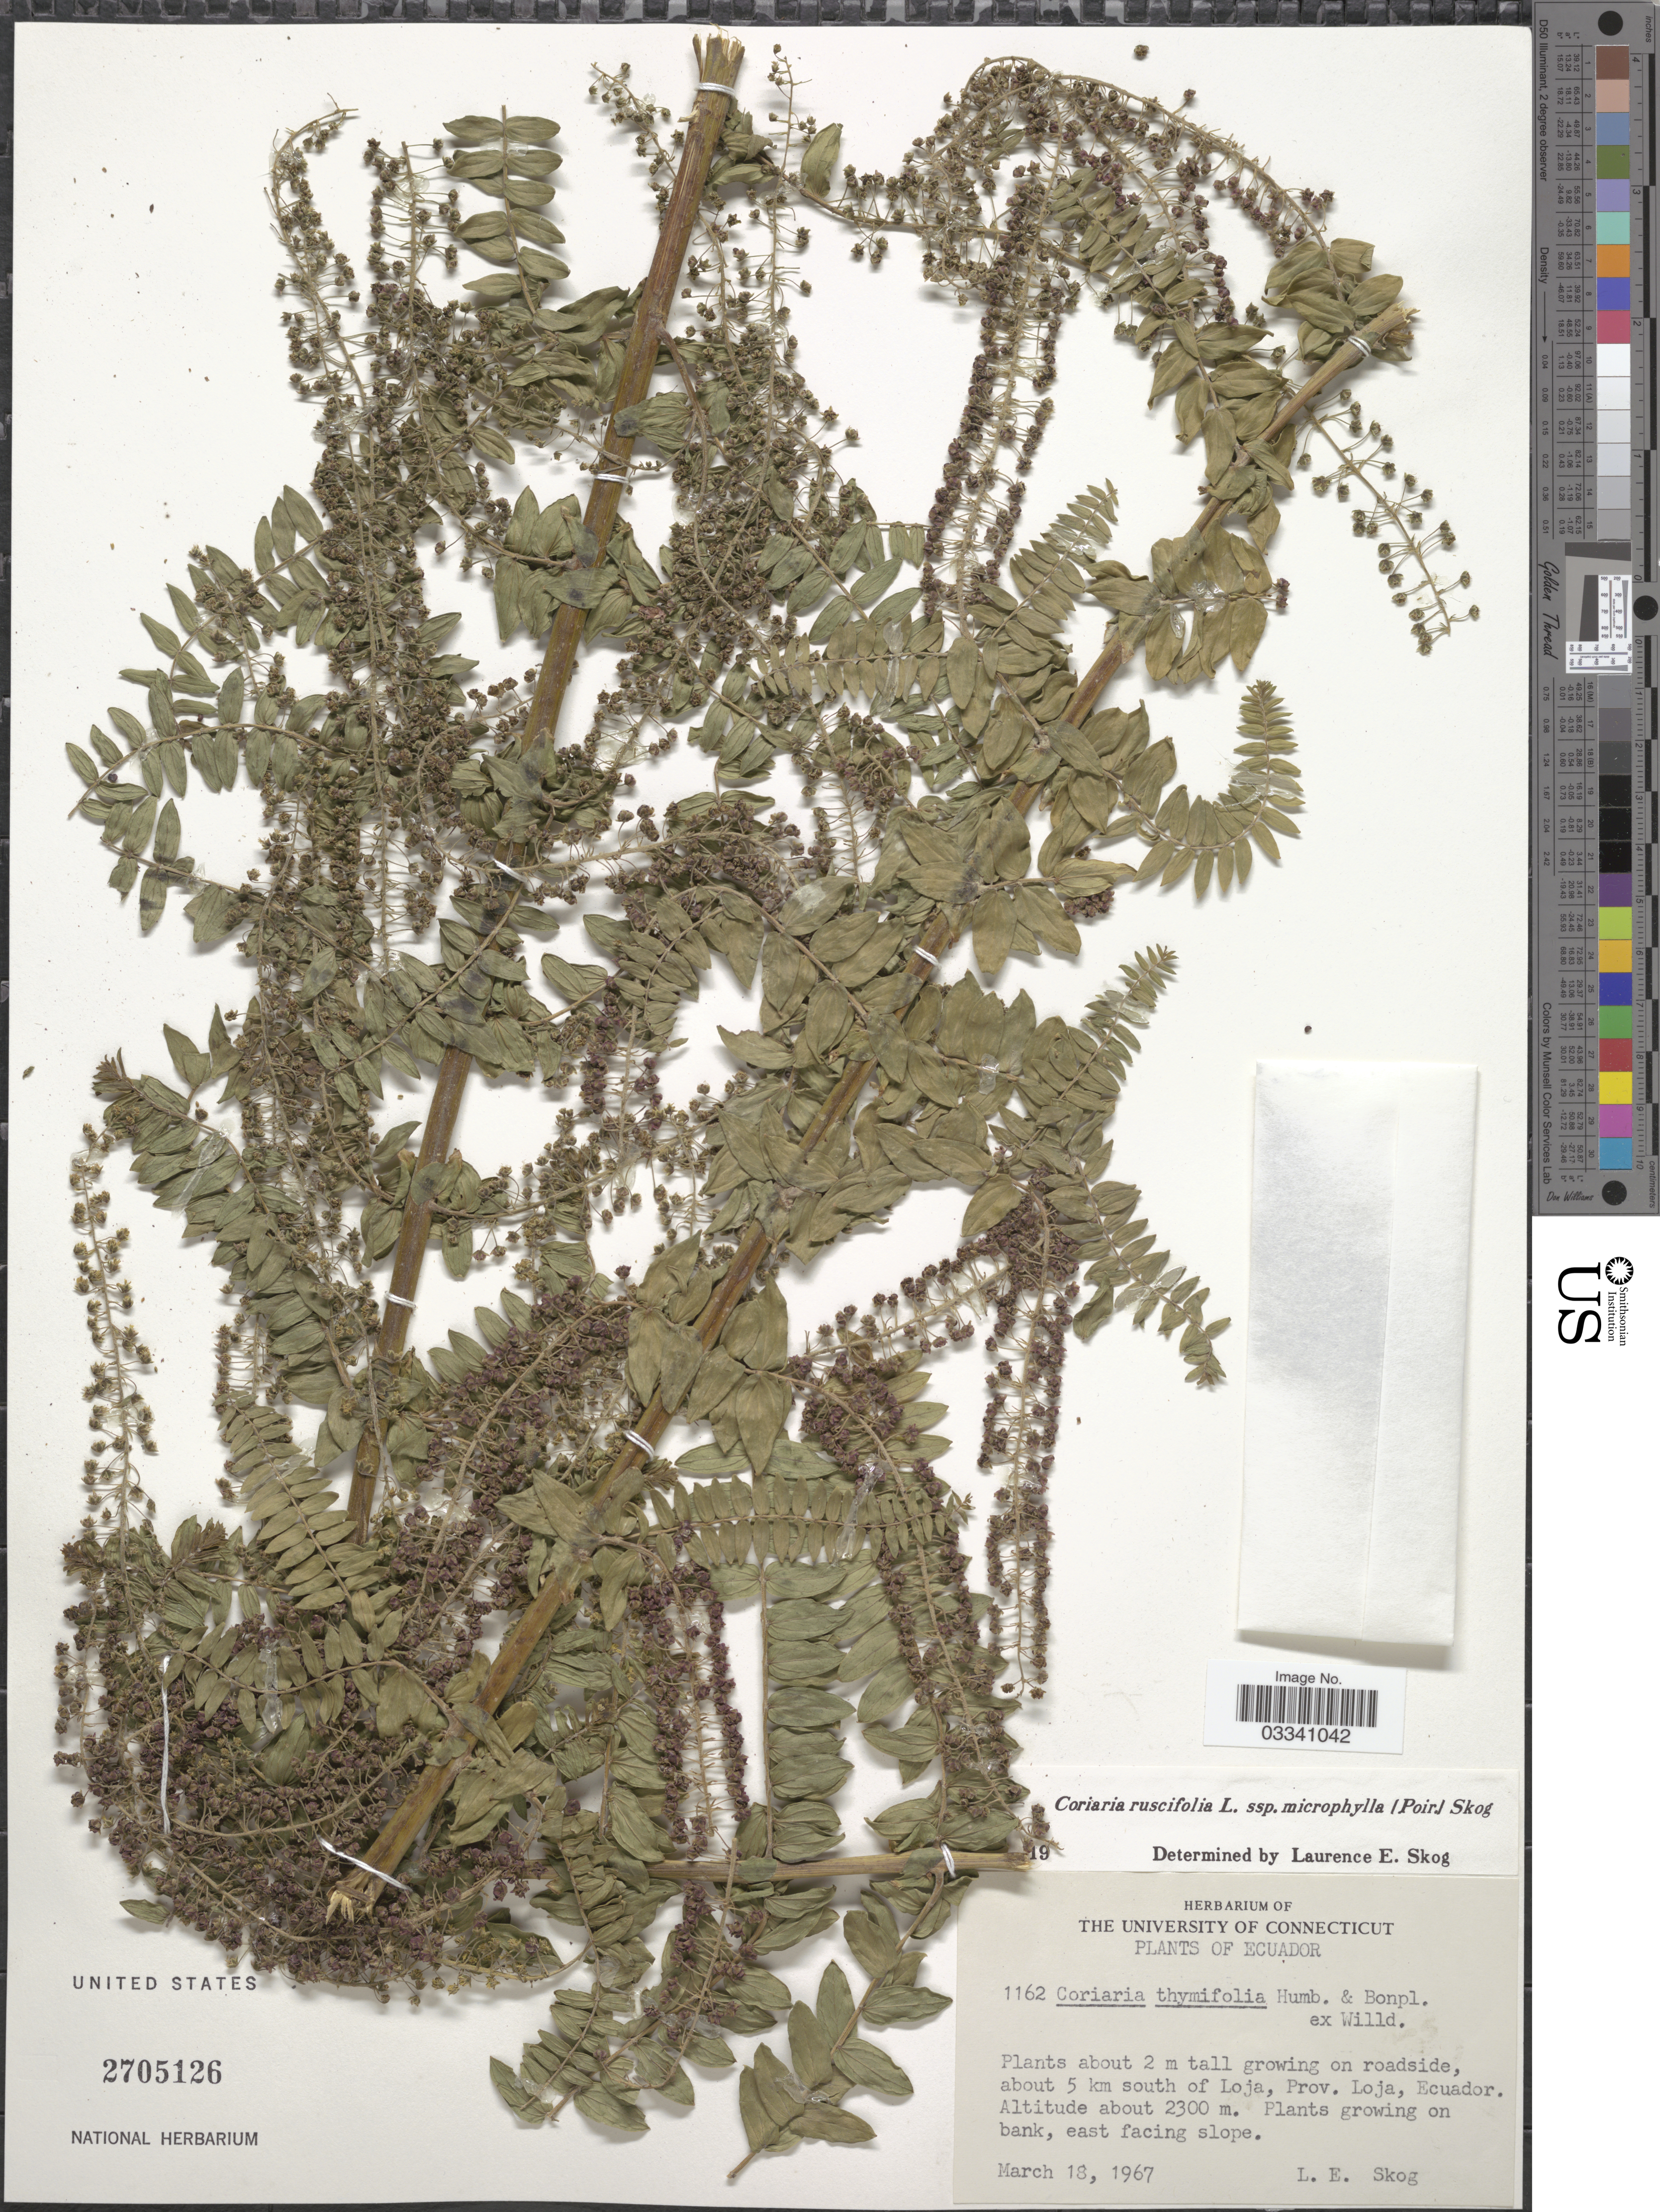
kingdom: Plantae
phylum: Tracheophyta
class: Magnoliopsida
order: Cucurbitales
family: Coriariaceae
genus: Coriaria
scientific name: Coriaria ruscifolia subsp. microphylla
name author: (Poir.) L.E. Skog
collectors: L. E. Skog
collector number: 1162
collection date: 1967-03-18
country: Ecuador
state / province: Loja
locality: About 5 km south of Loja.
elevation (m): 2300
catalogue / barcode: US 2705126